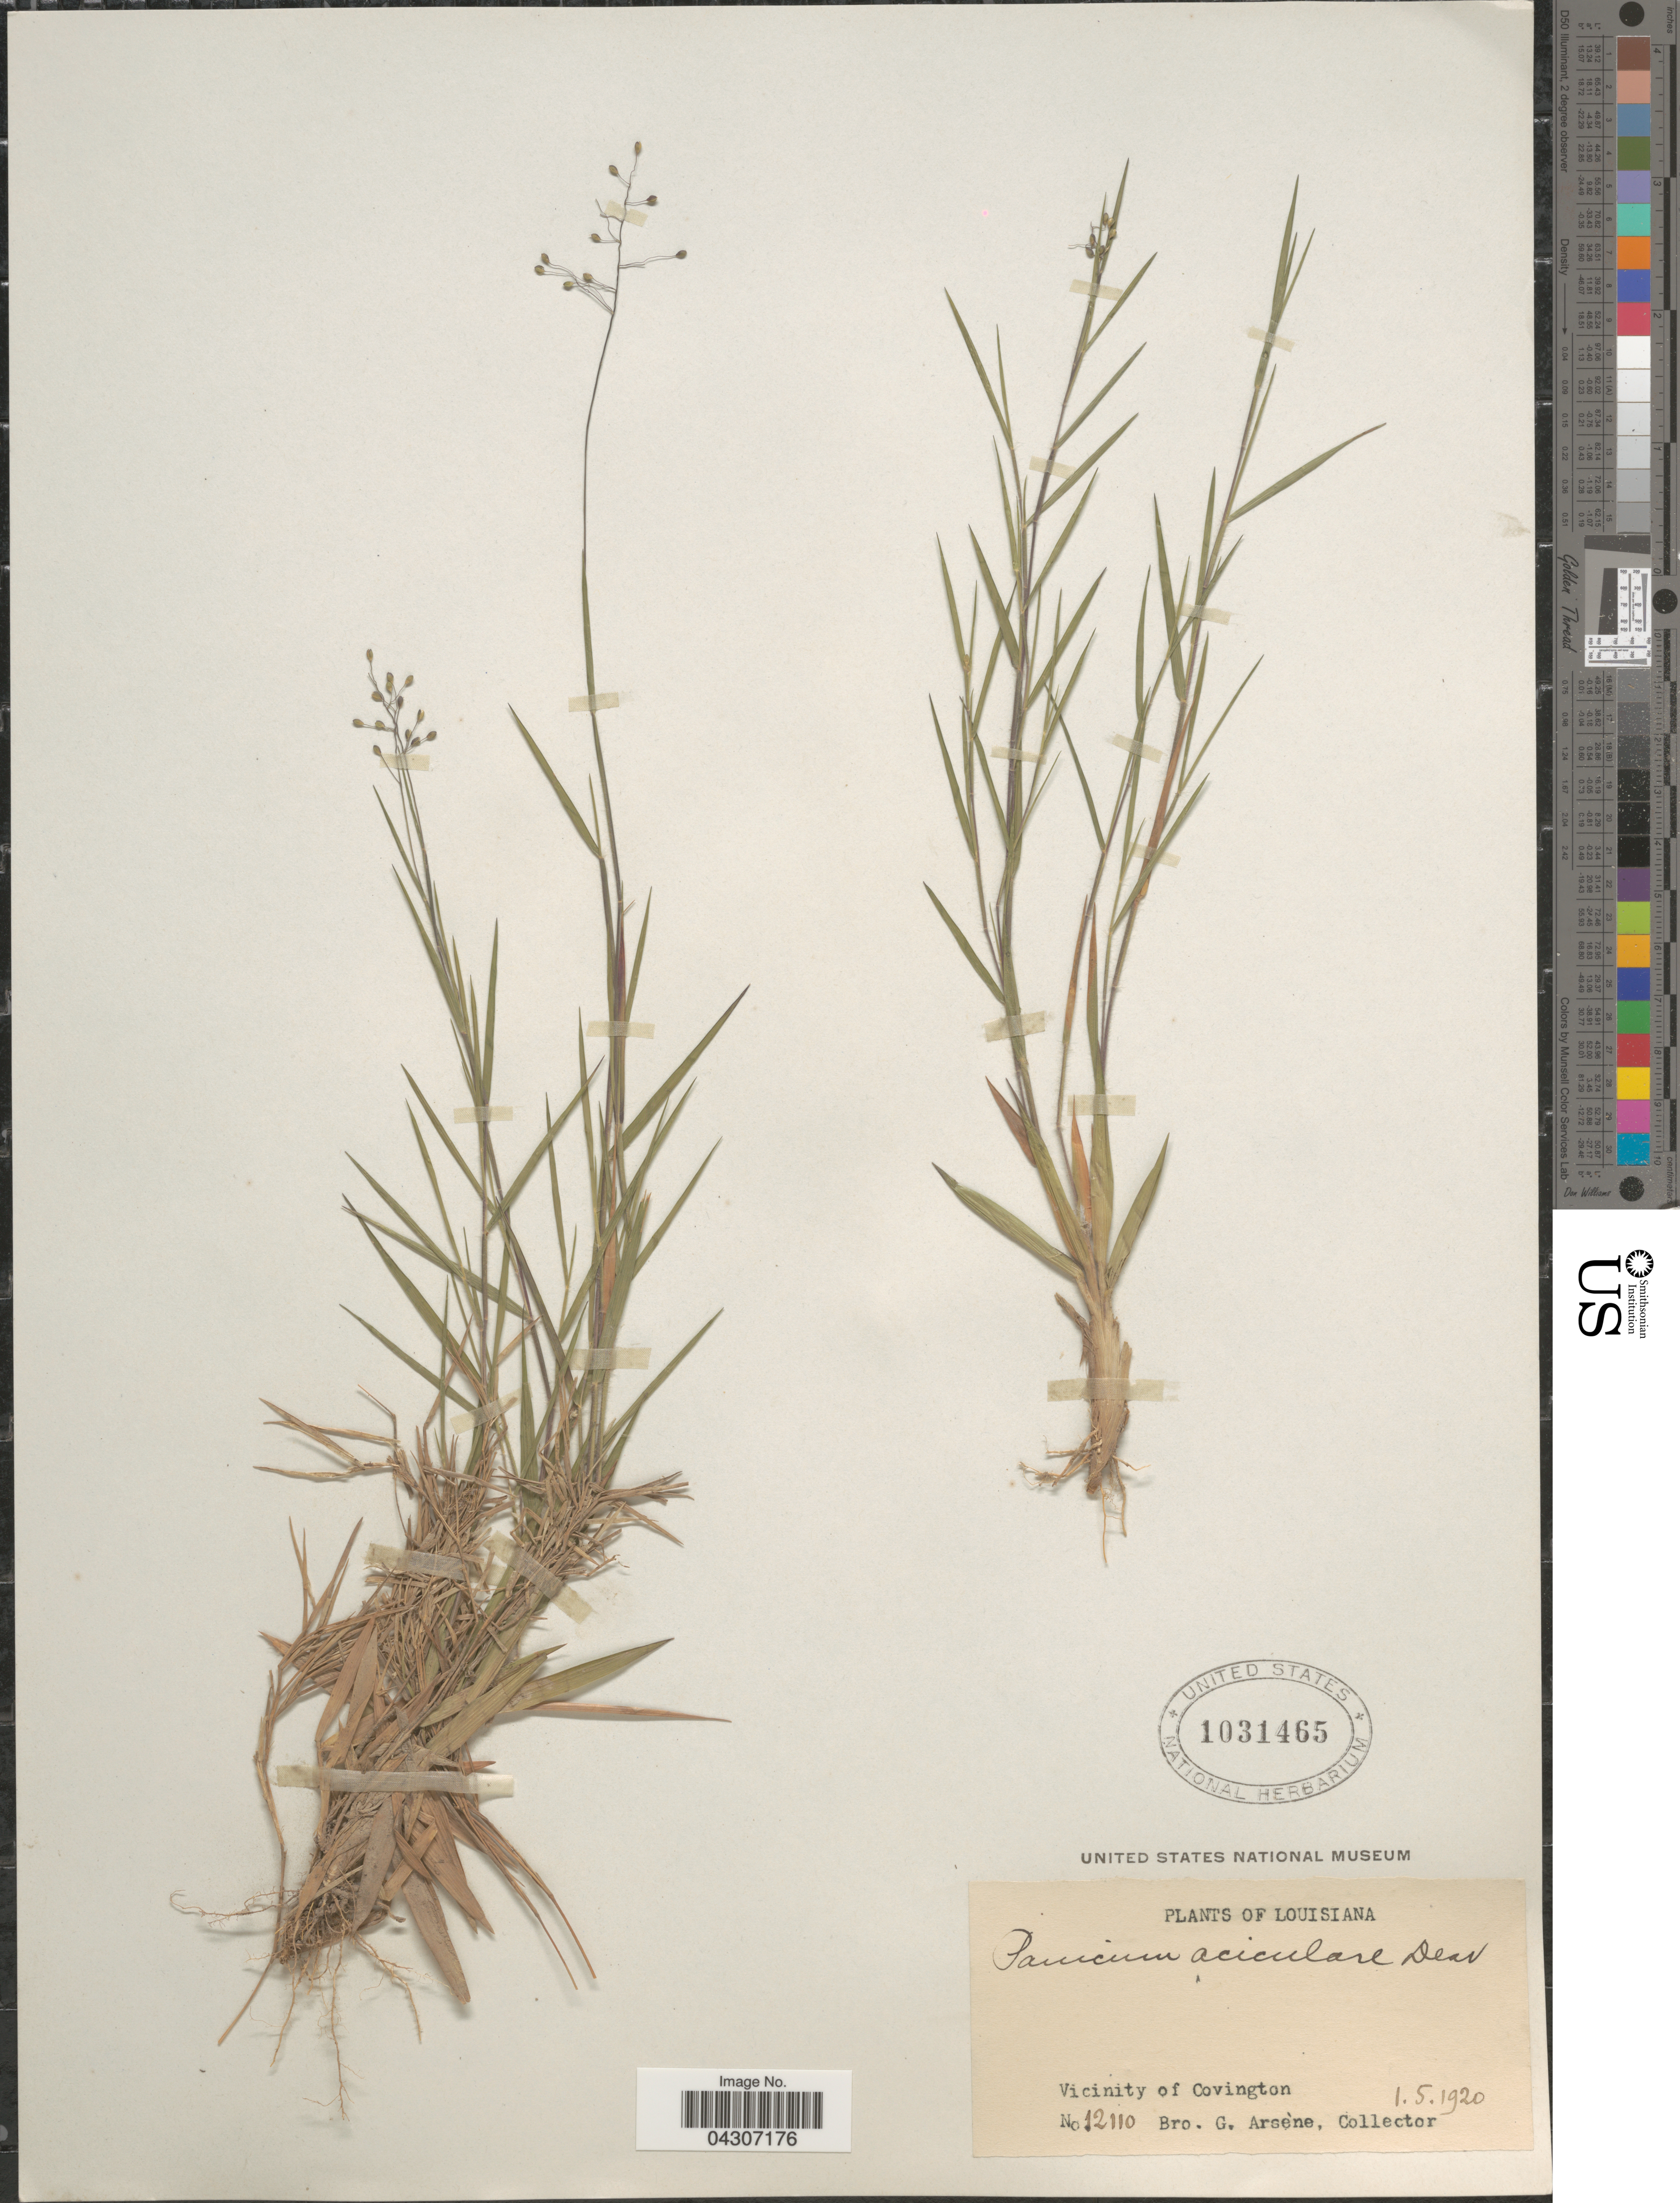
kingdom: Plantae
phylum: Tracheophyta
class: Liliopsida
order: Poales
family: Poaceae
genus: Dichanthelium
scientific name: Dichanthelium aciculare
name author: (Desv. ex Poir.) Gould & C.A. Clark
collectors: Bro. G. Arsène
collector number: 12110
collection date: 1920-01-05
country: United States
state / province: Louisiana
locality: Vicinity of Covington.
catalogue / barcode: US 1031465